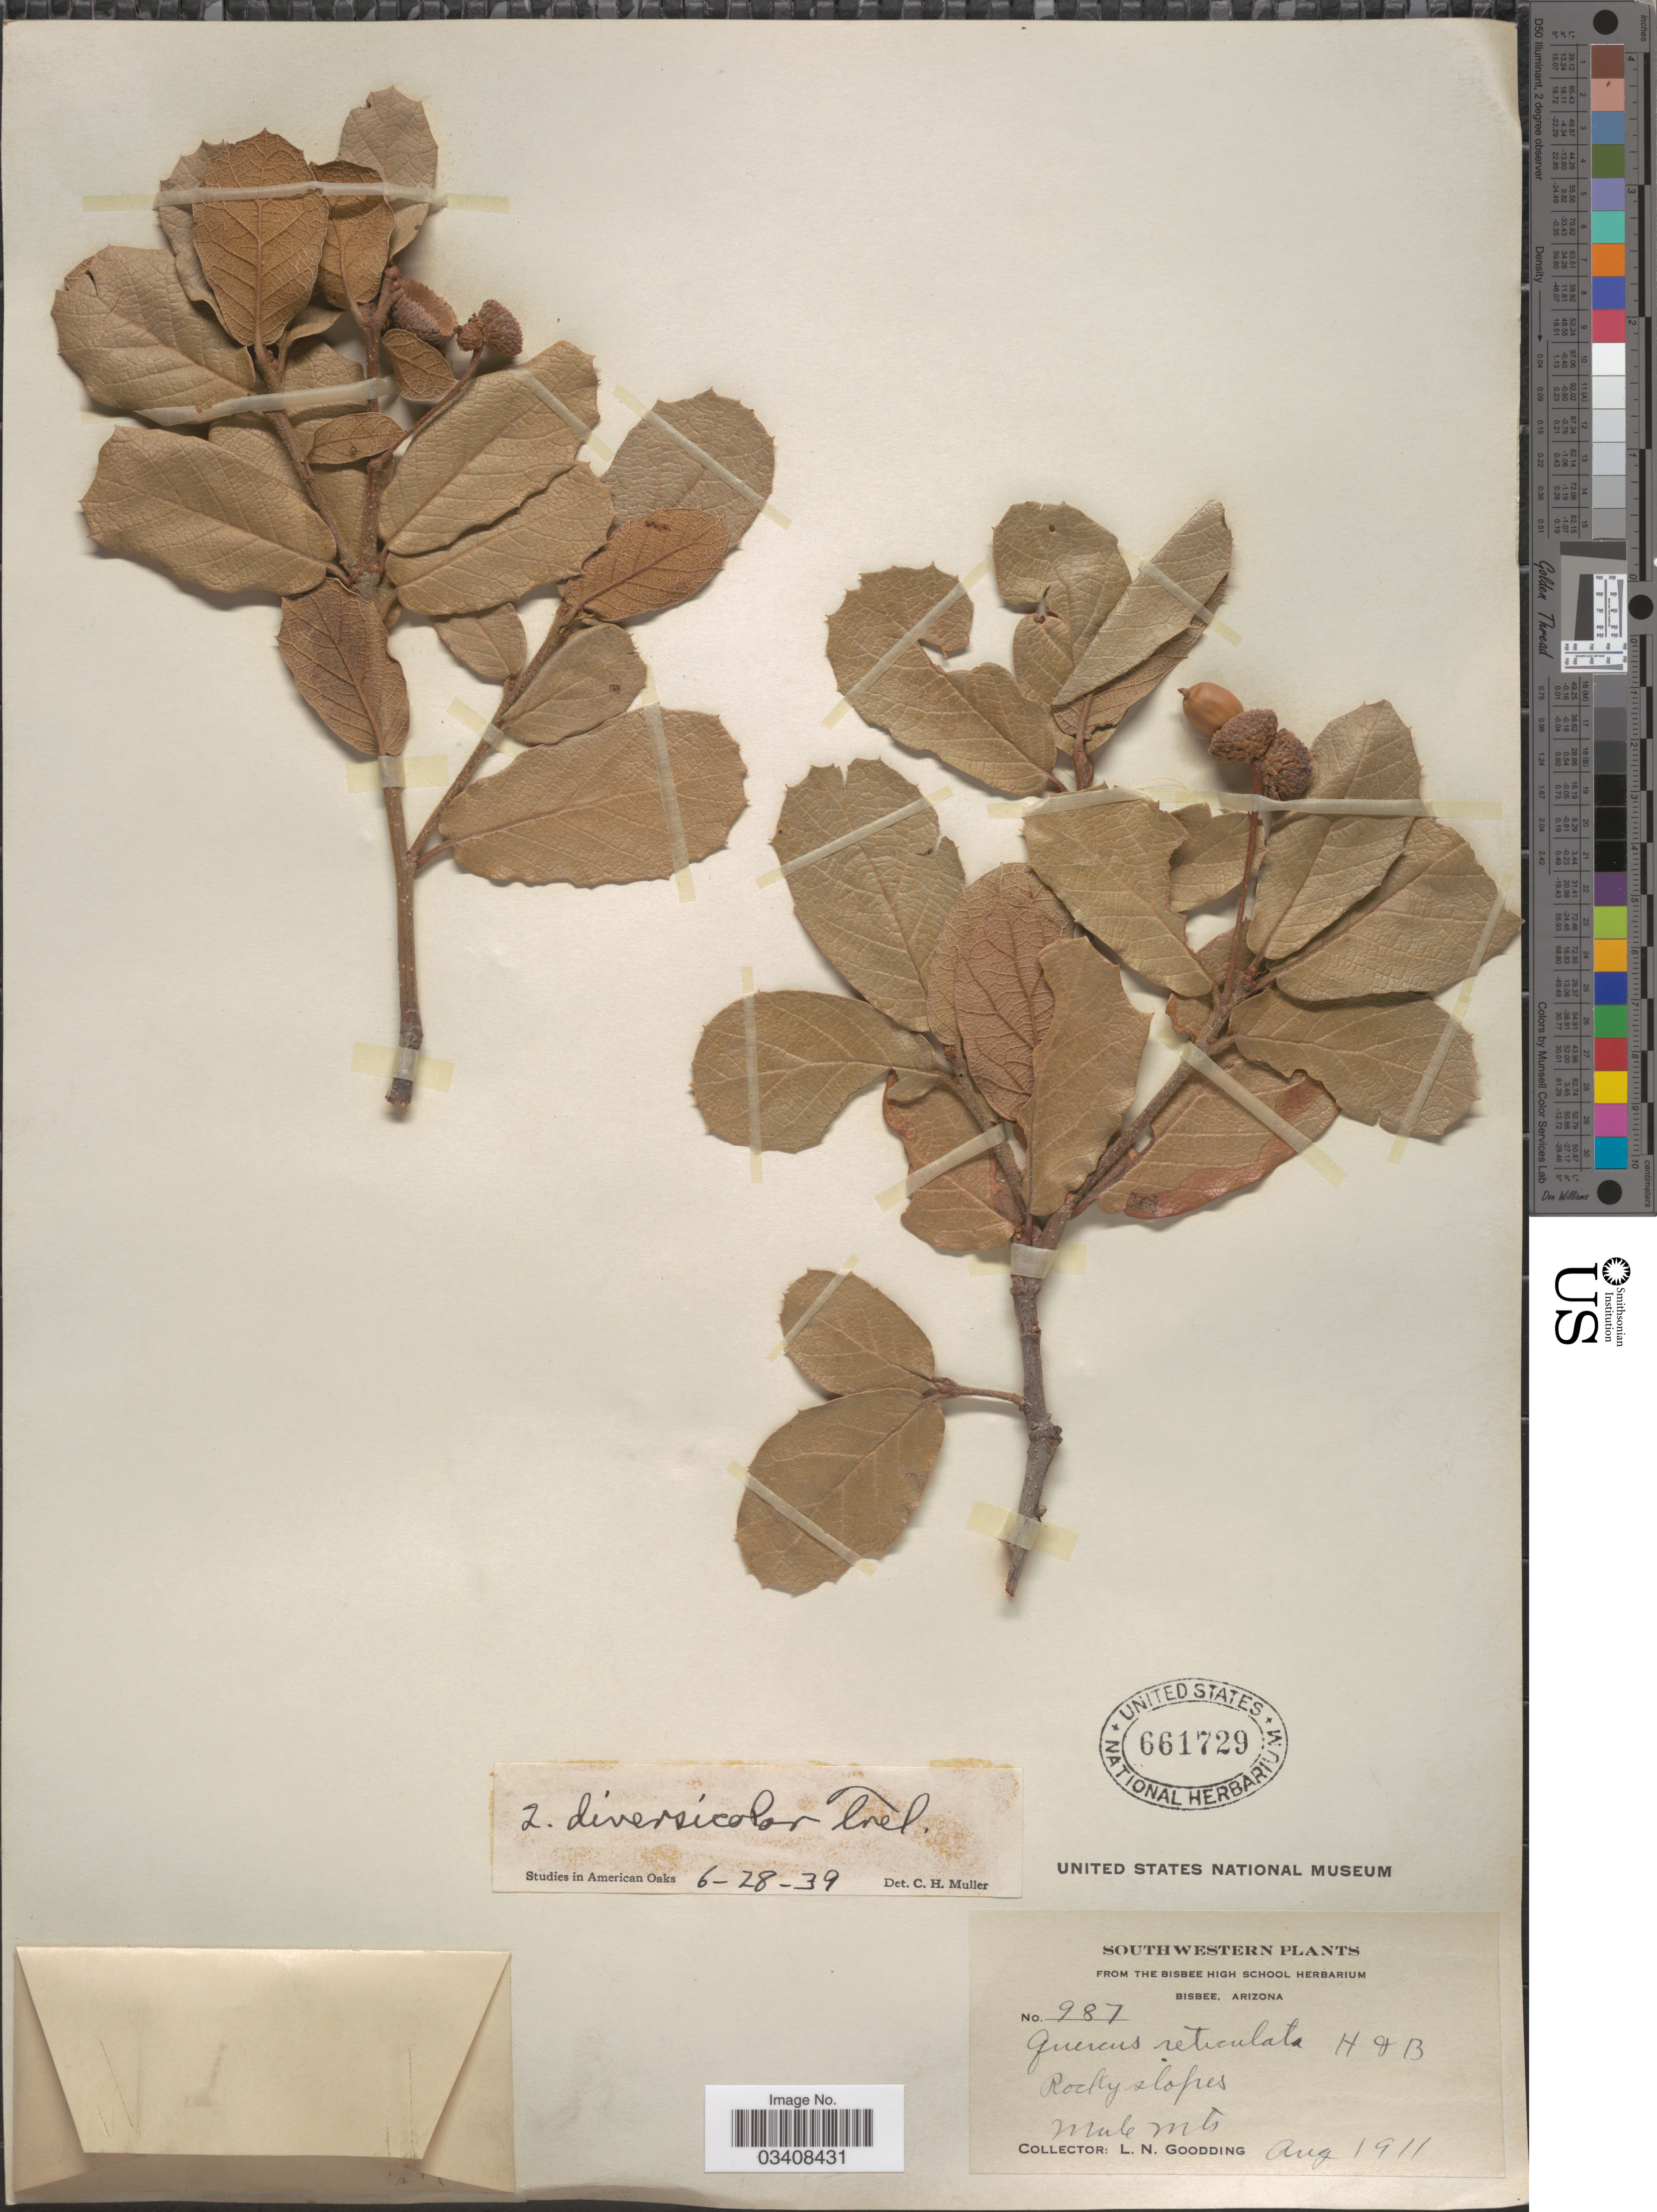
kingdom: Plantae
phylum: Tracheophyta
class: Magnoliopsida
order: Fagales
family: Fagaceae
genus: Quercus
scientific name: Quercus rugosa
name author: Née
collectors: L. N. Goodding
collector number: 987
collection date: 1911-08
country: United States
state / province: Arizona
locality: Southwestern. Mule Mountains.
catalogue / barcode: US 661729